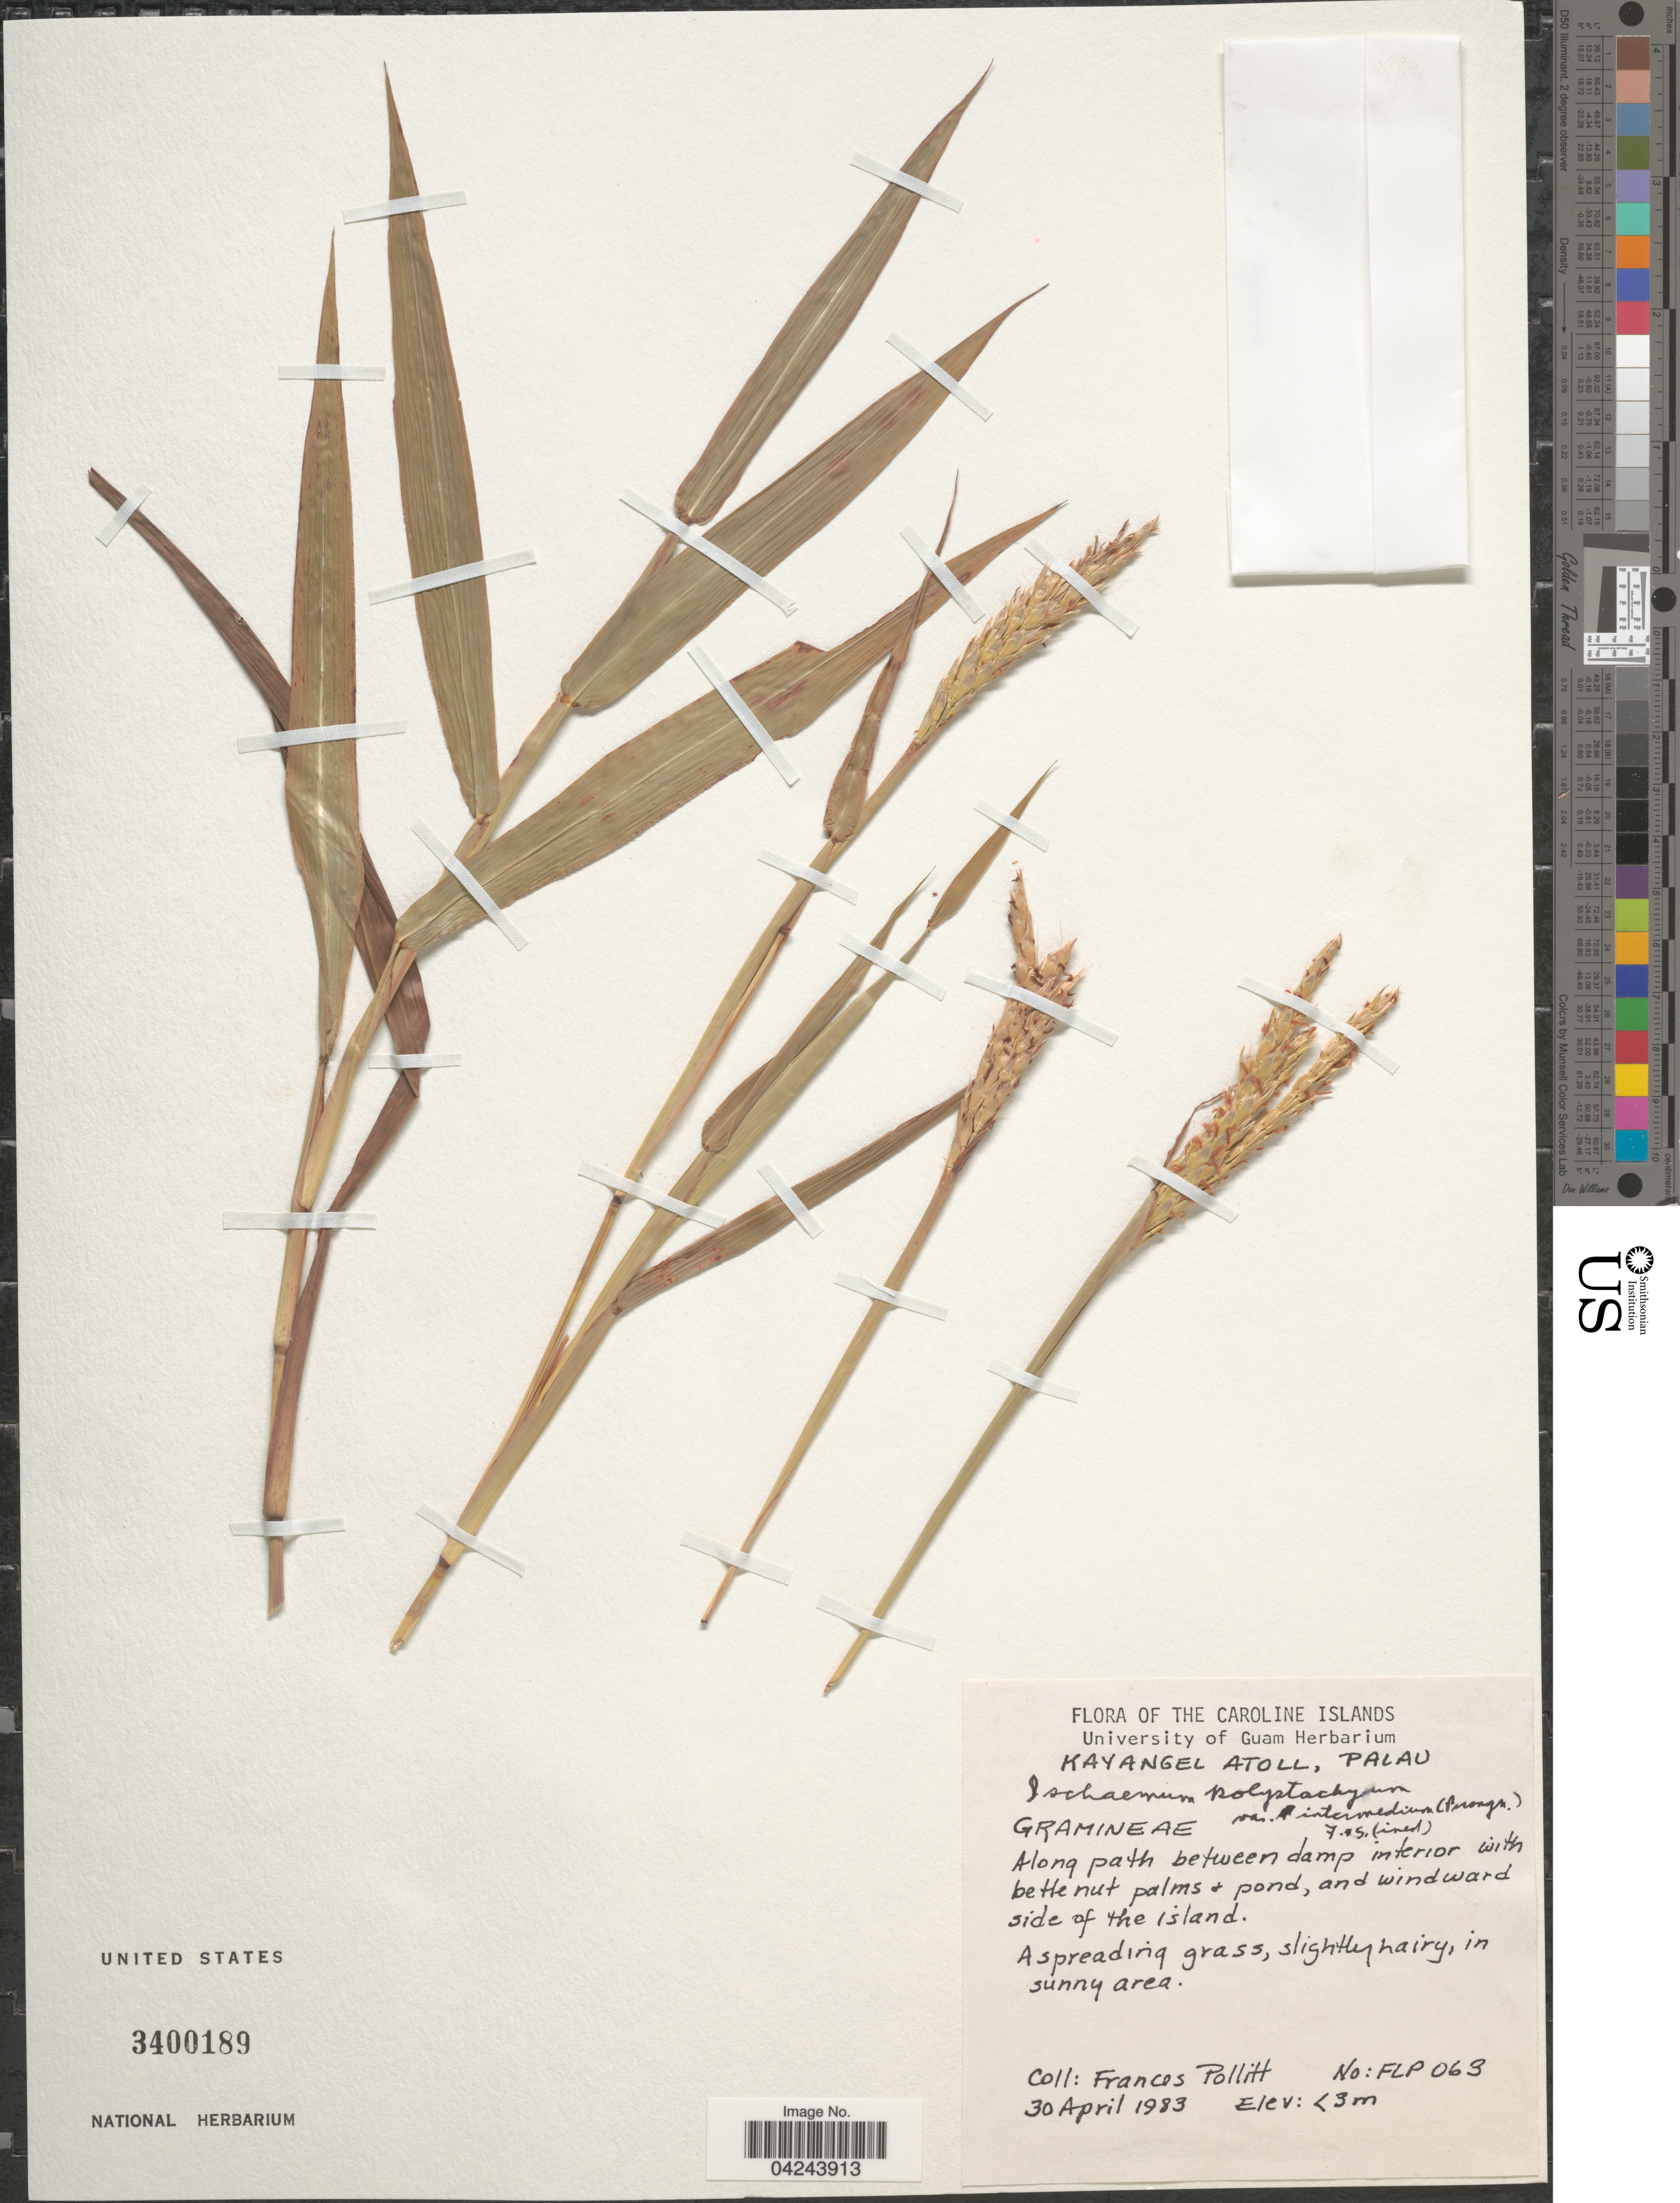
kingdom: Plantae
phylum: Tracheophyta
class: Liliopsida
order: Poales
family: Poaceae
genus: Ischaemum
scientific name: Ischaemum polystachyum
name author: J. Presl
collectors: F. Pollitt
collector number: FLP063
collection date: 1983-04-30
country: Palau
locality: The Caroline Islands. Kayangel Atoll, Palau. Along path between damp interior with betle nut palms & pond, and windward side of the island.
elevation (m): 3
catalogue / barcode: US 3400189